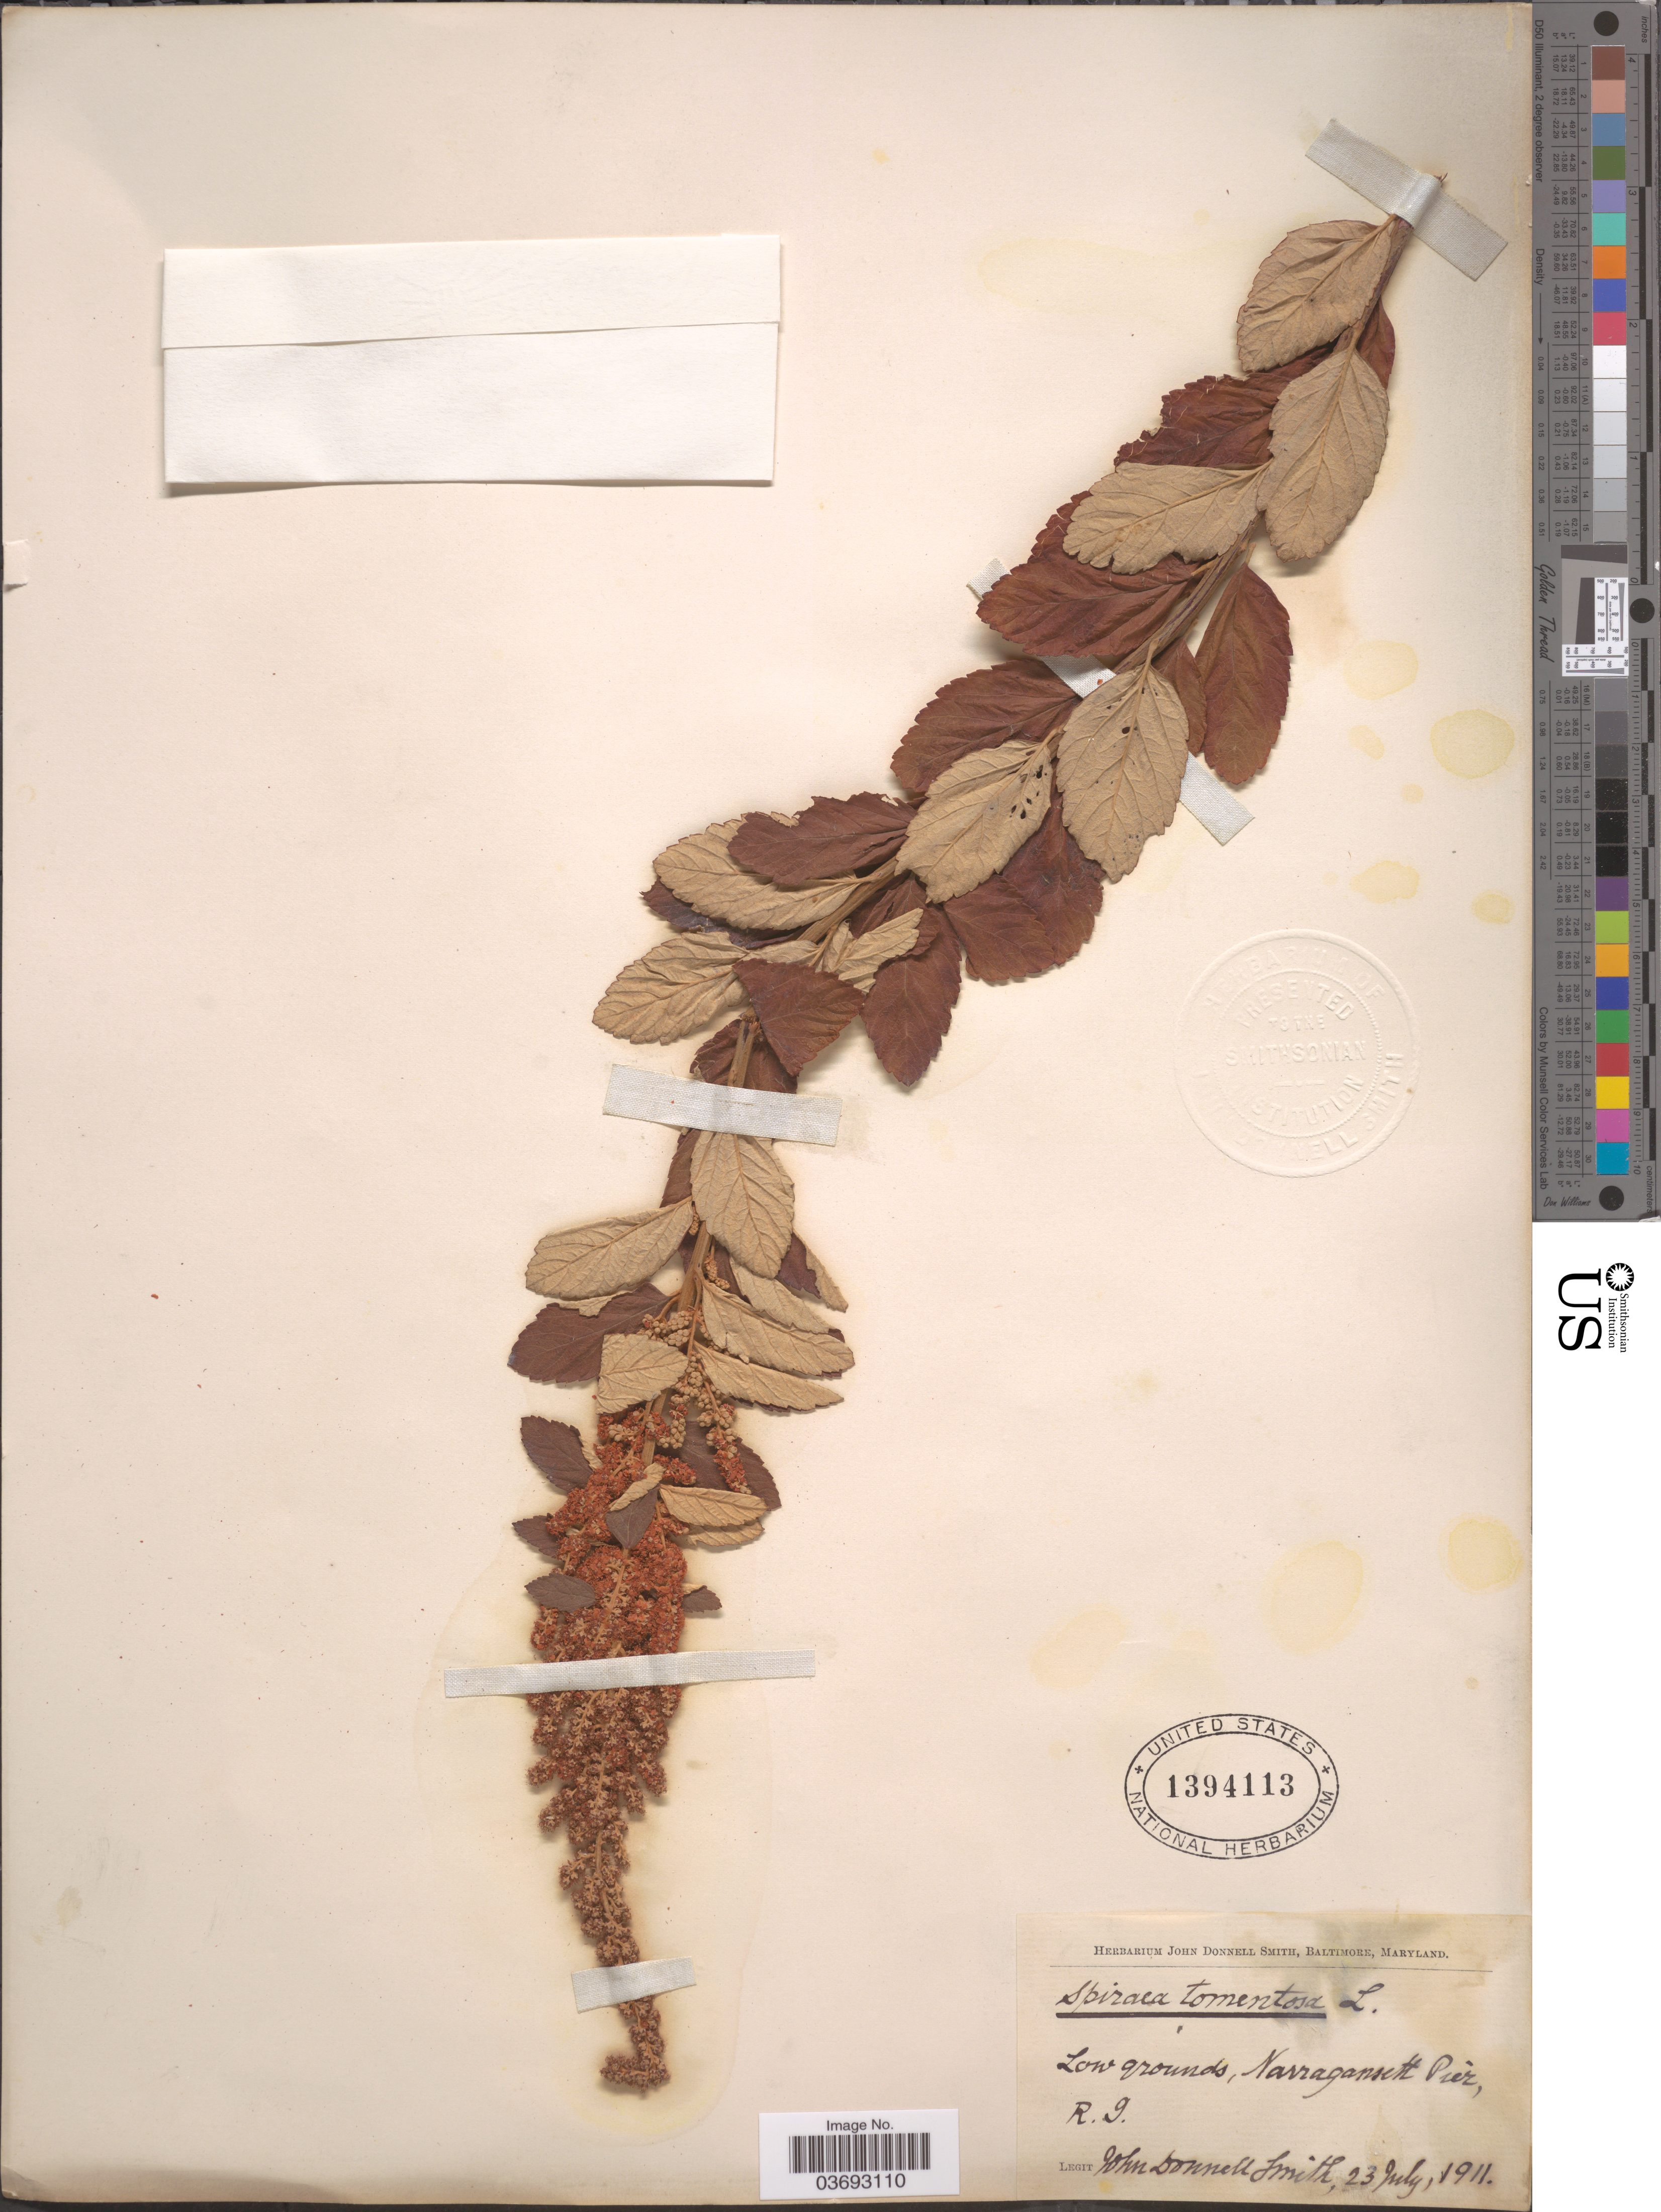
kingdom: Plantae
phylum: Tracheophyta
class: Magnoliopsida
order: Rosales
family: Rosaceae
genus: Spiraea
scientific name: Spiraea tomentosa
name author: L.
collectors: J. Donnell Smith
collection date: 1911-07-23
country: United States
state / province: Rhode Island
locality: Low grounds, Narragansett Pier.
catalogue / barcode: US 1394113